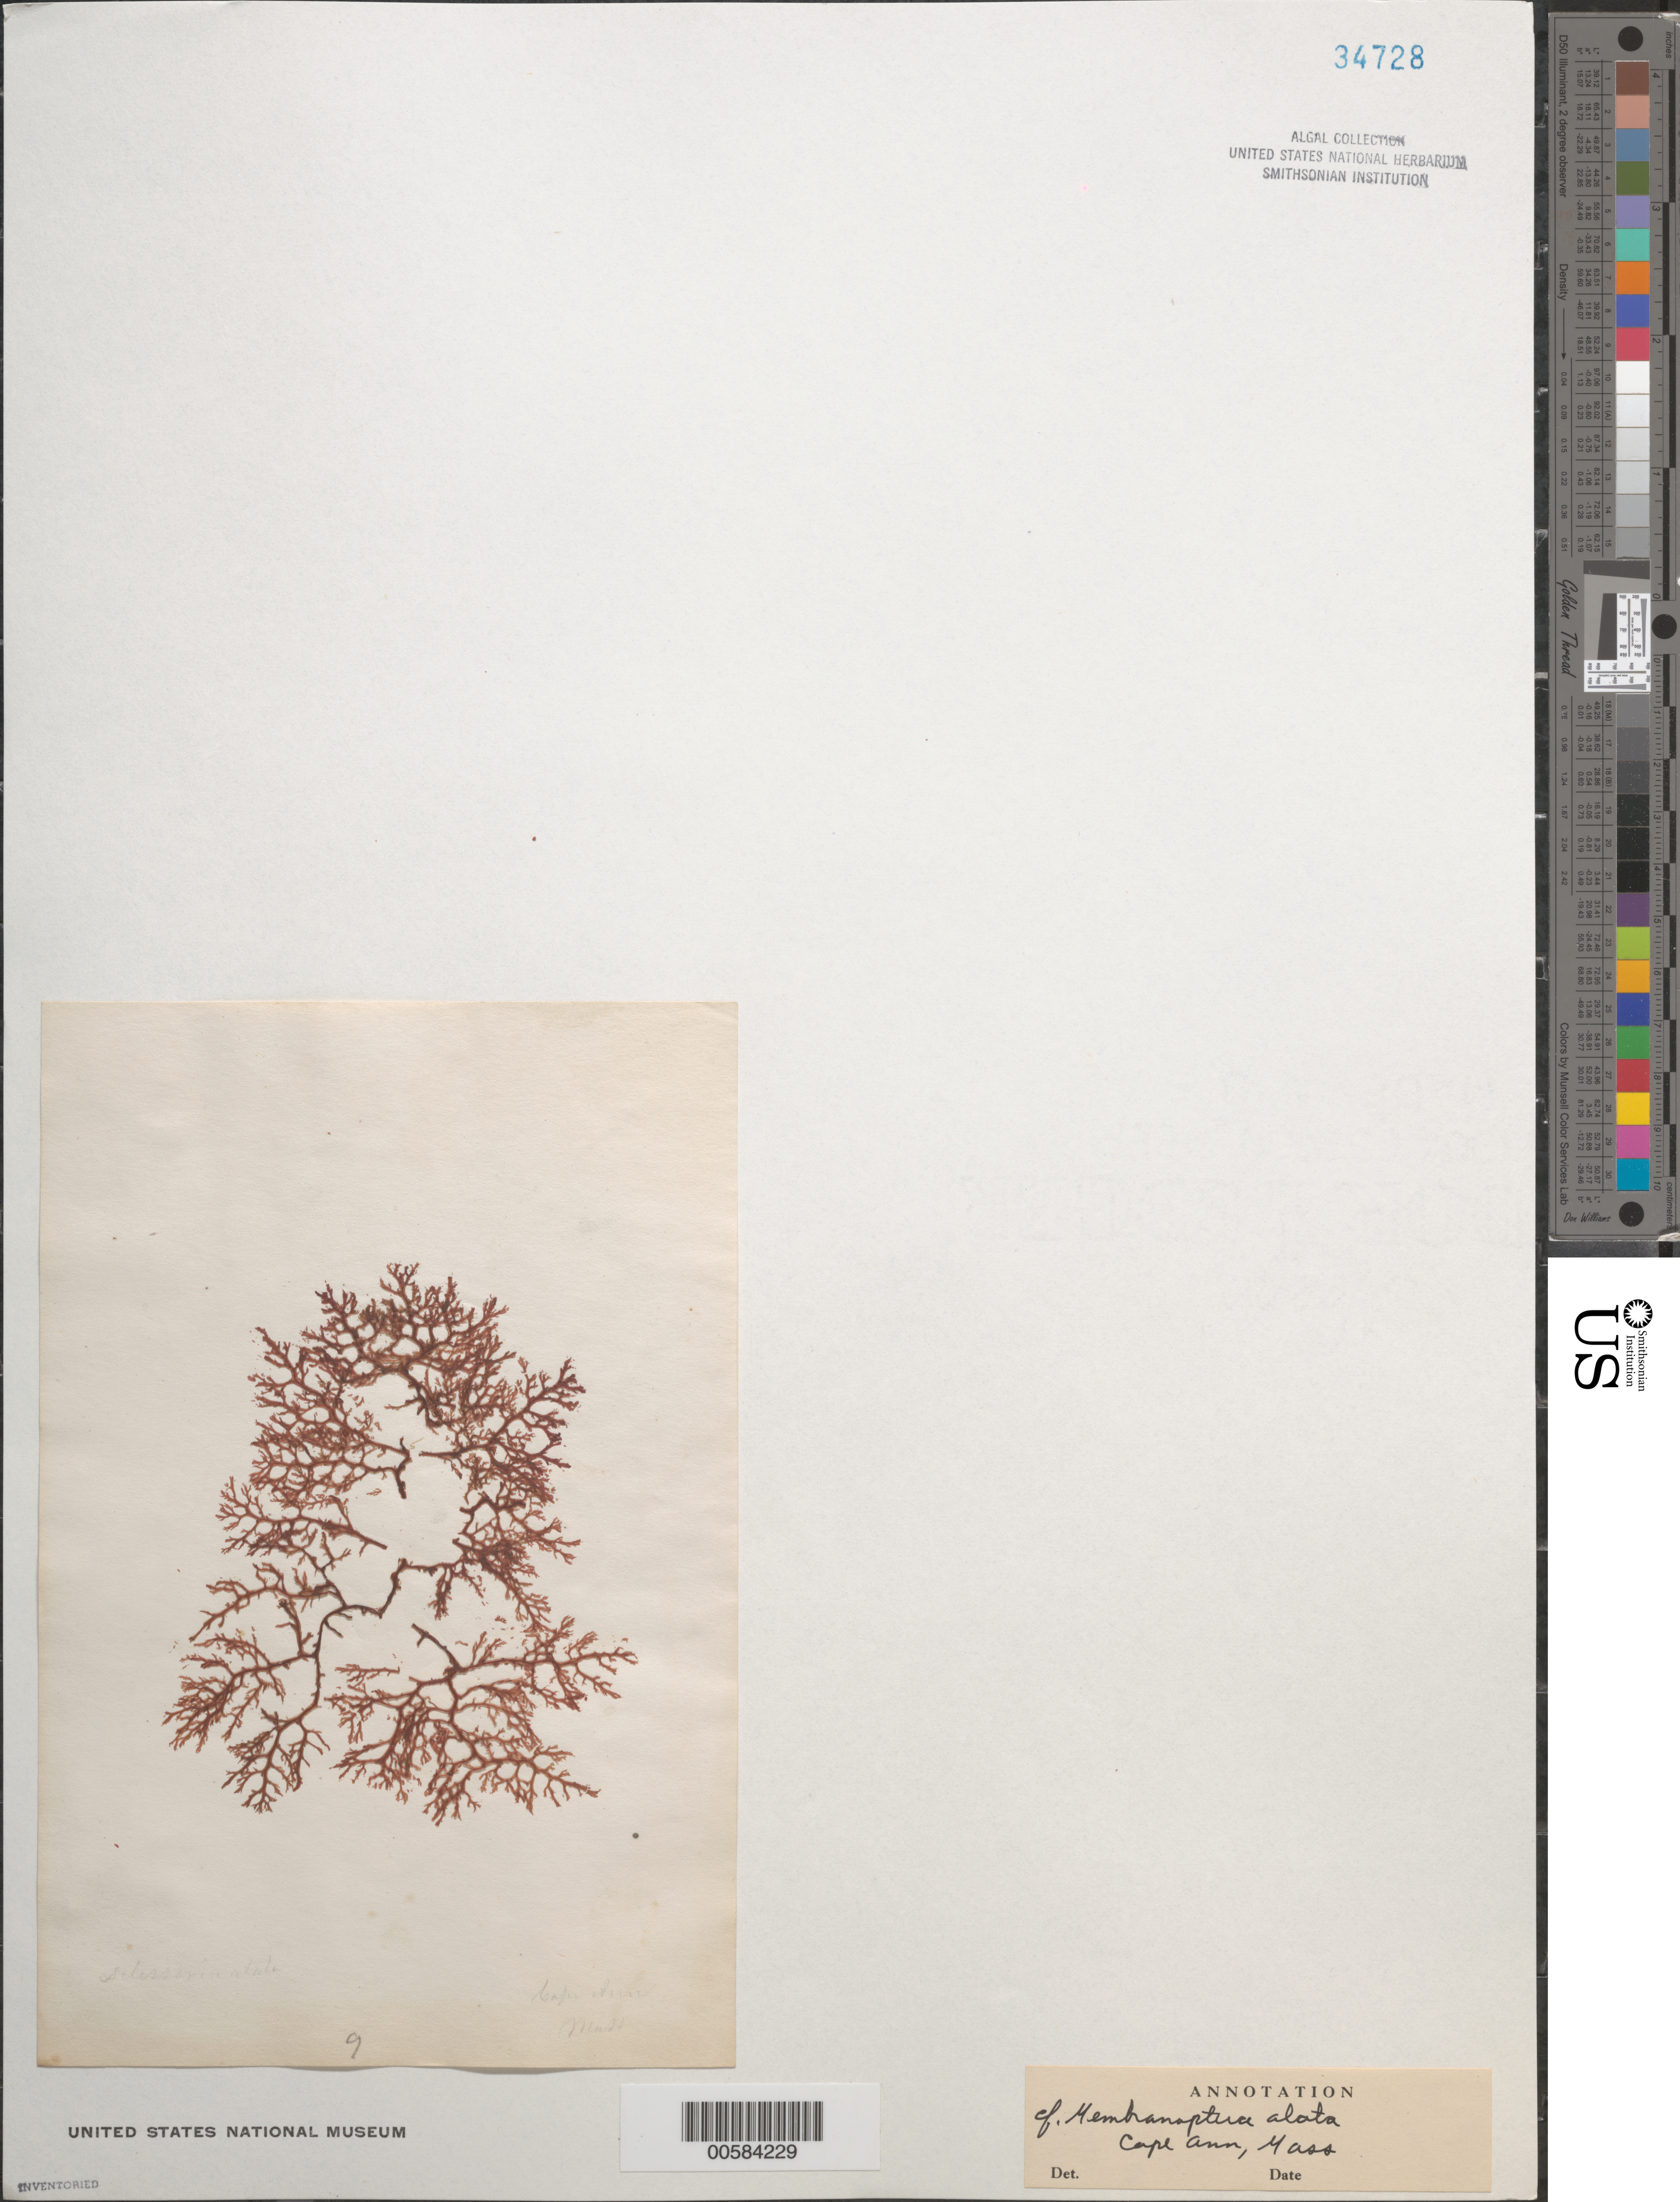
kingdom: Plantae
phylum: Rhodophyta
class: Florideophyceae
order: Ceramiales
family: Delesseriaceae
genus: Membranoptera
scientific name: Membranoptera alata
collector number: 9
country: United States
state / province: Massachusetts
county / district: Essex County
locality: Cape Ann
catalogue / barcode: US 34728